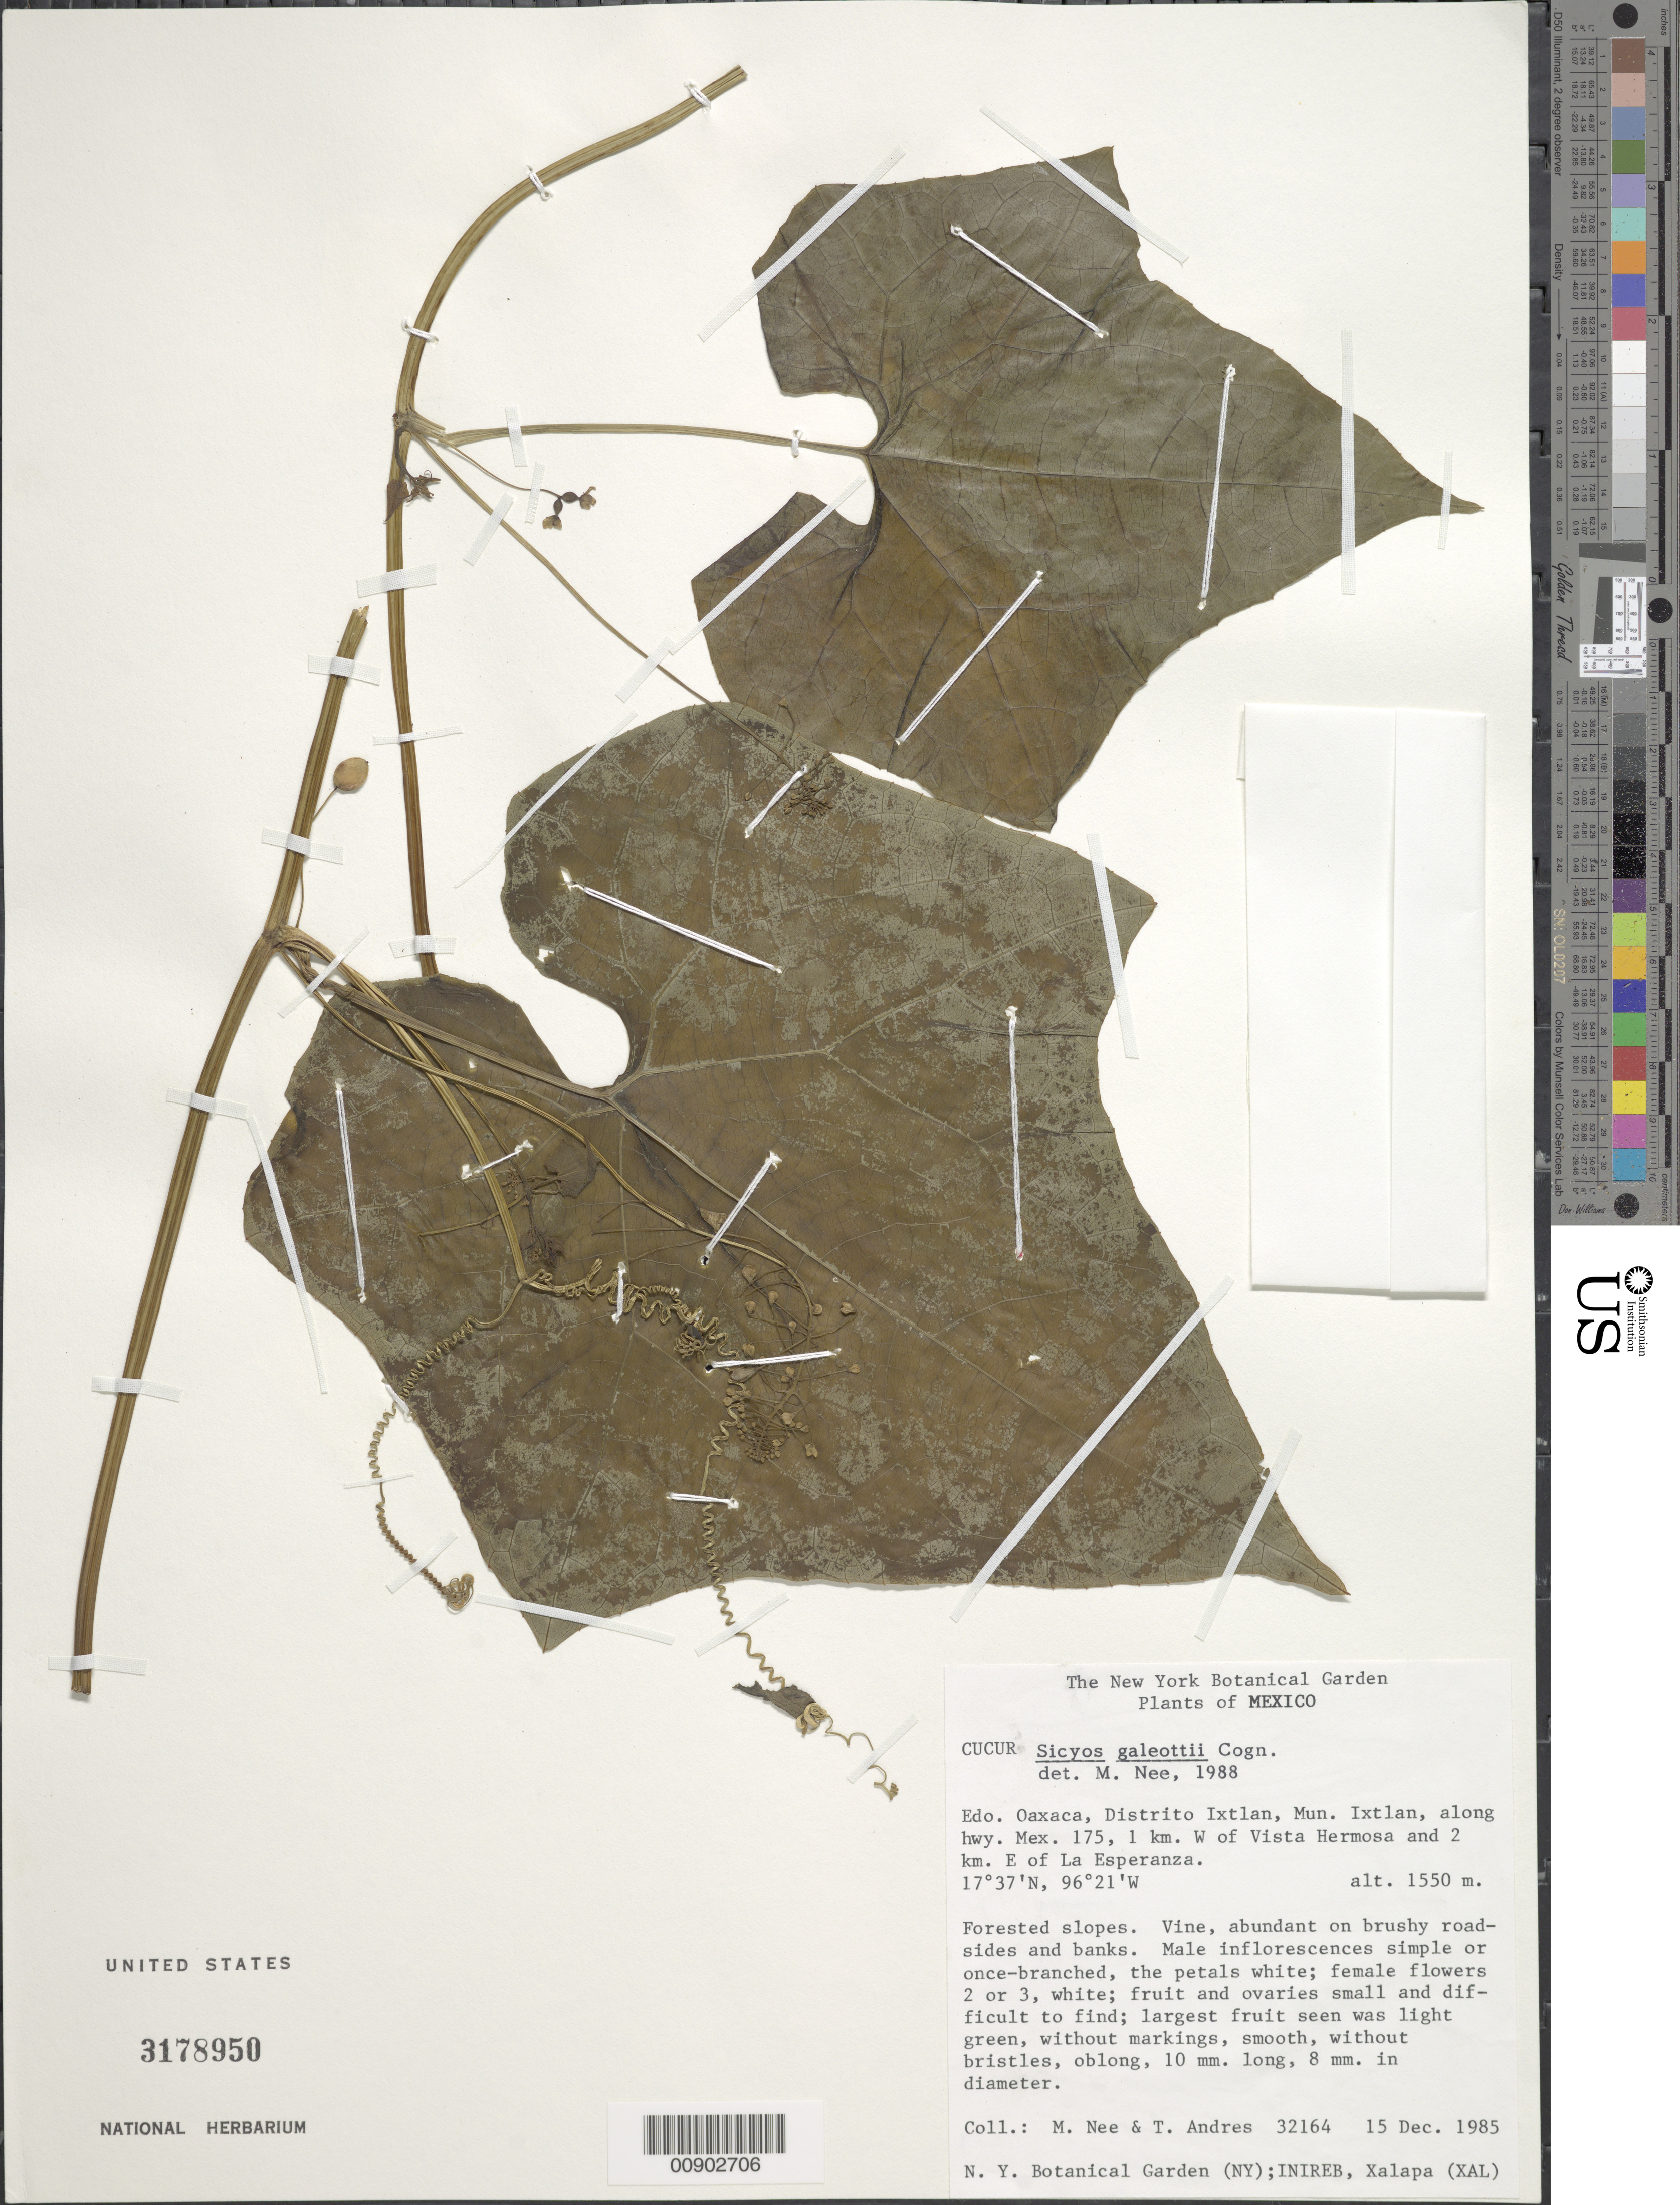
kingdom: Plantae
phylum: Tracheophyta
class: Magnoliopsida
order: Cucurbitales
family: Cucurbitaceae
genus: Sicyos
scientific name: Sicyos galeottii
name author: Cogn.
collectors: M. Nee & T. Andres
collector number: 32164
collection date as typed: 15 Dec 1985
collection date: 1985-12-15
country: Mexico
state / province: Oaxaca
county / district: Ixtlán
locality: Oaxaca, Distrito Ixtlán, Mun. Ixtlán, along Hwy. Mex. 175, 1 km W of Vista Hermosa and 2 km. E. of La Esperanza.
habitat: Forested slopes. Abundant on brushy roadsides and banks.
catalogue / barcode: US 3178950